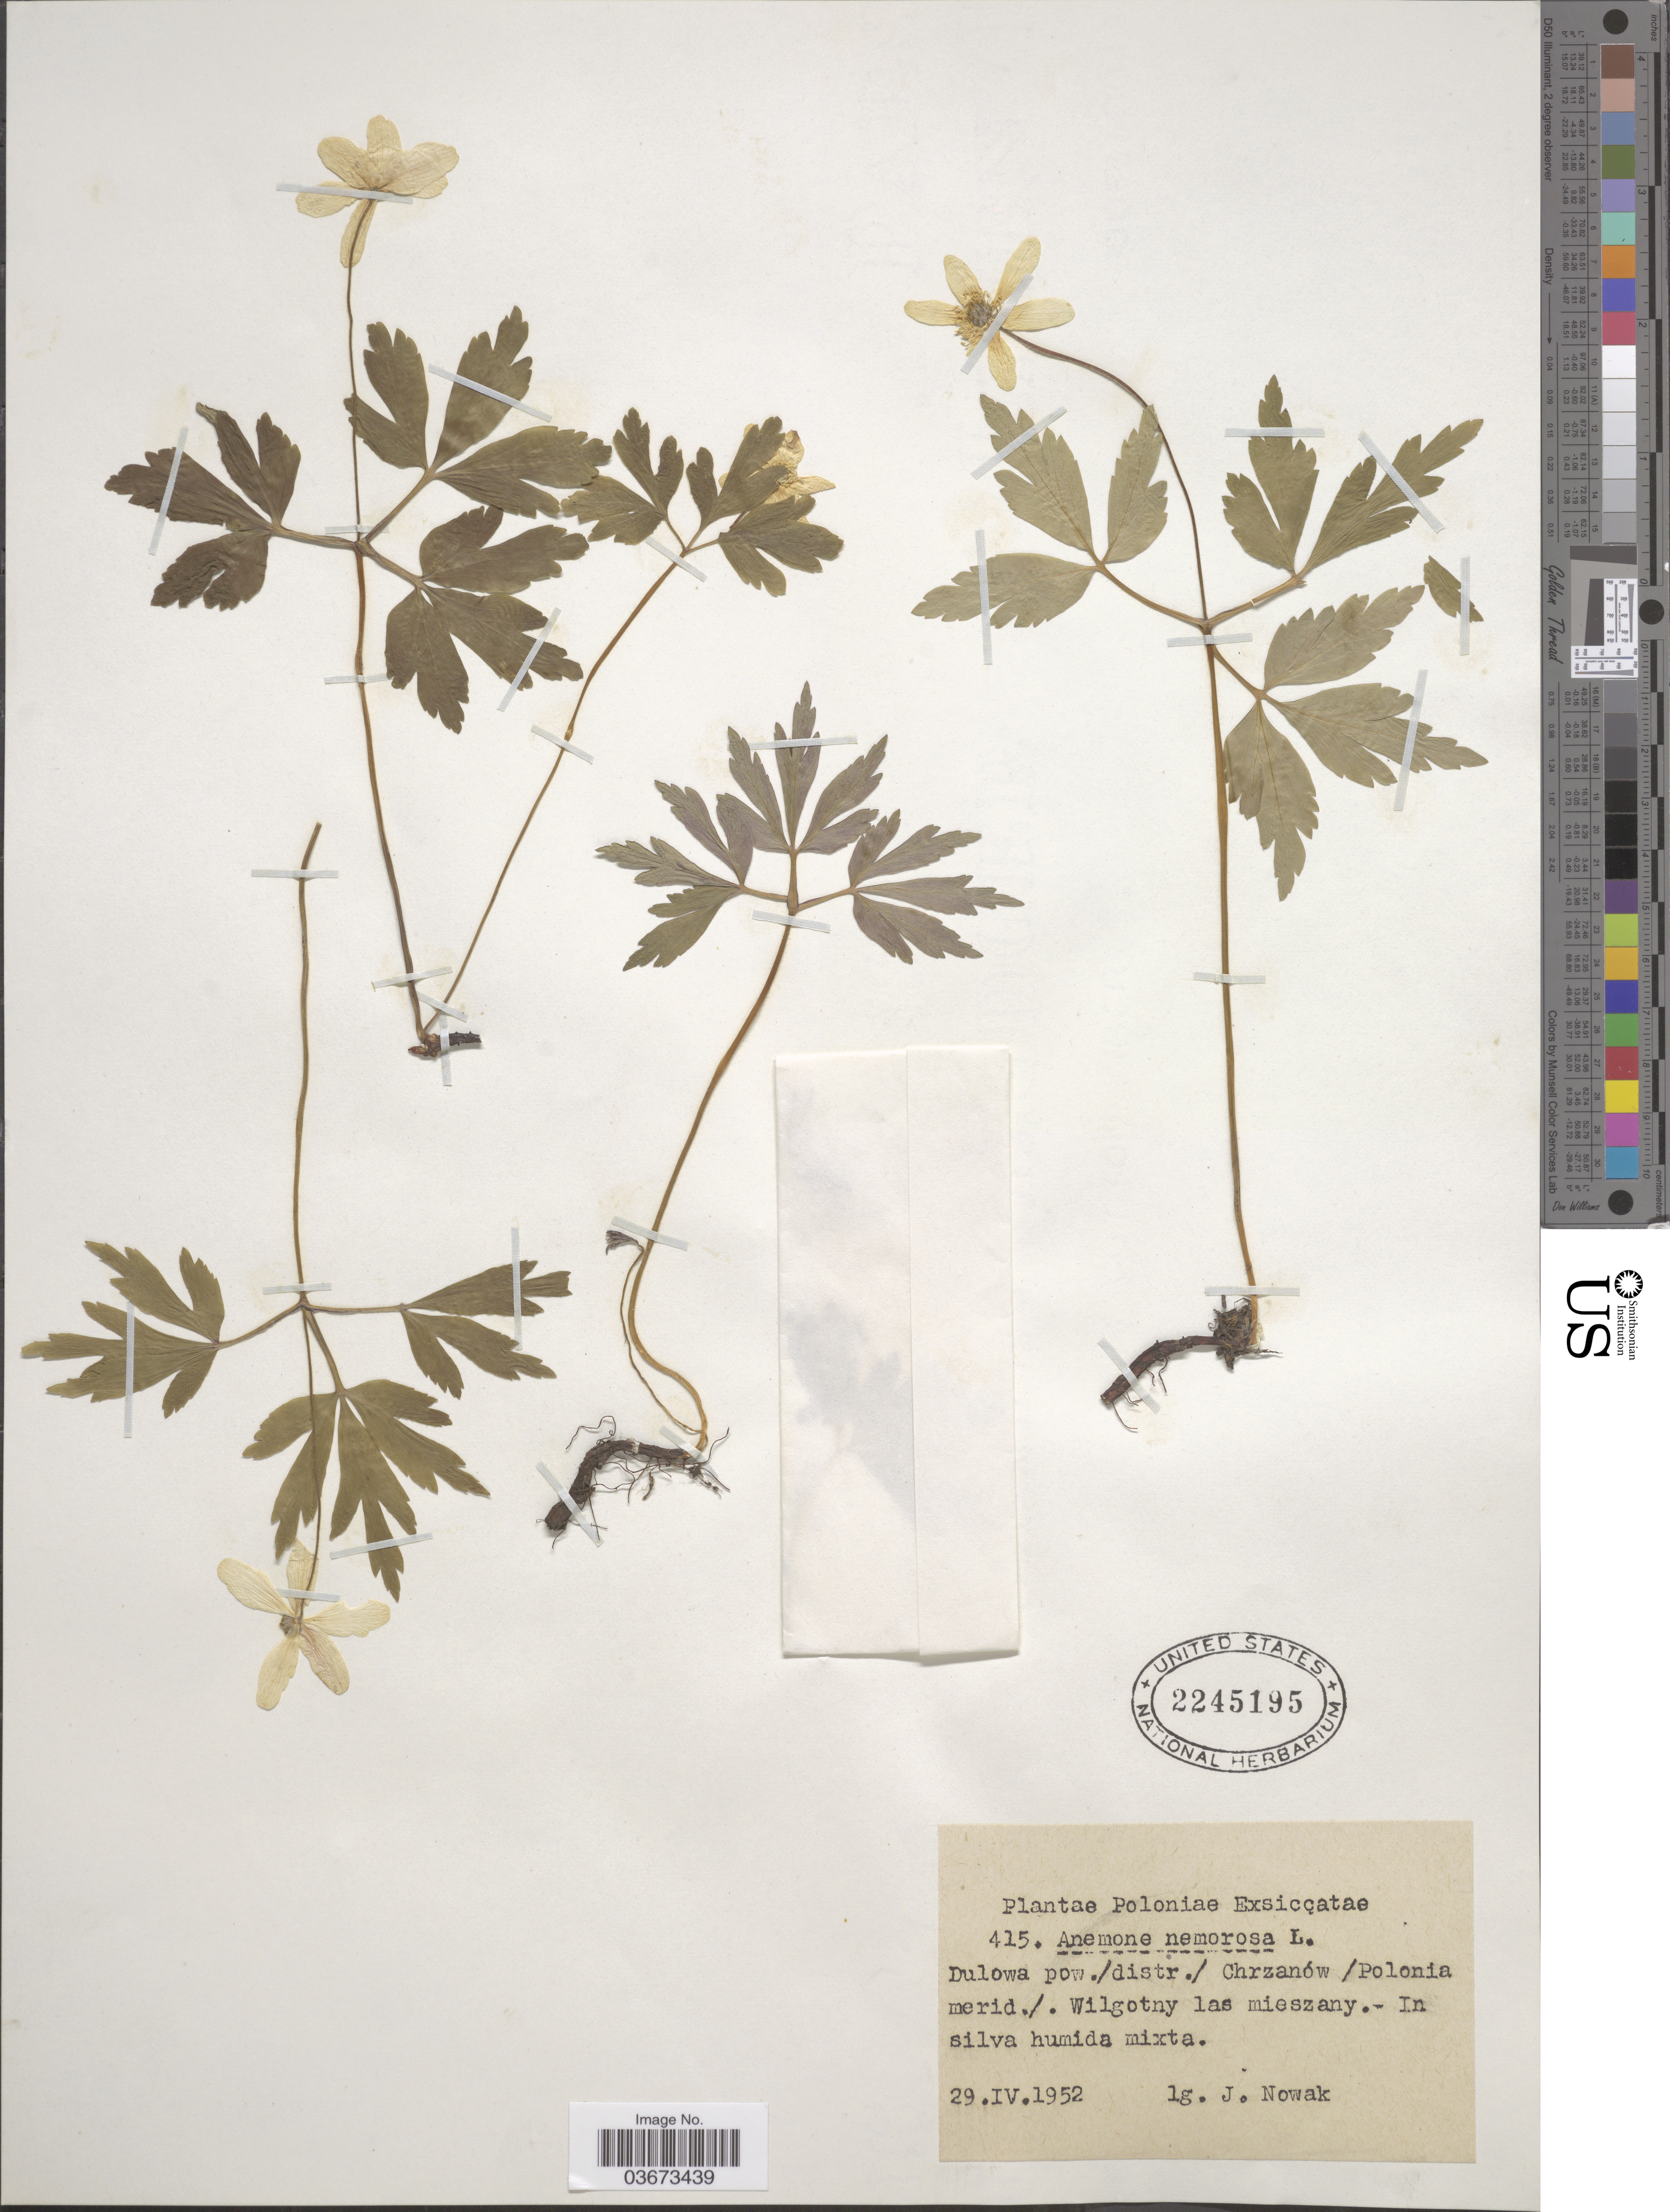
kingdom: Plantae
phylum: Tracheophyta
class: Magnoliopsida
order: Ranunculales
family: Ranunculaceae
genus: Anemone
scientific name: Anemone nemorosa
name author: L.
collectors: J. Nowak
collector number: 415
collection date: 1952-04-29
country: Poland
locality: Poloniae. Dulowa pow./ distr./ Chrzanów/ Polonia merid./ Wilgotny las mieszany.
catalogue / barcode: US 2245195